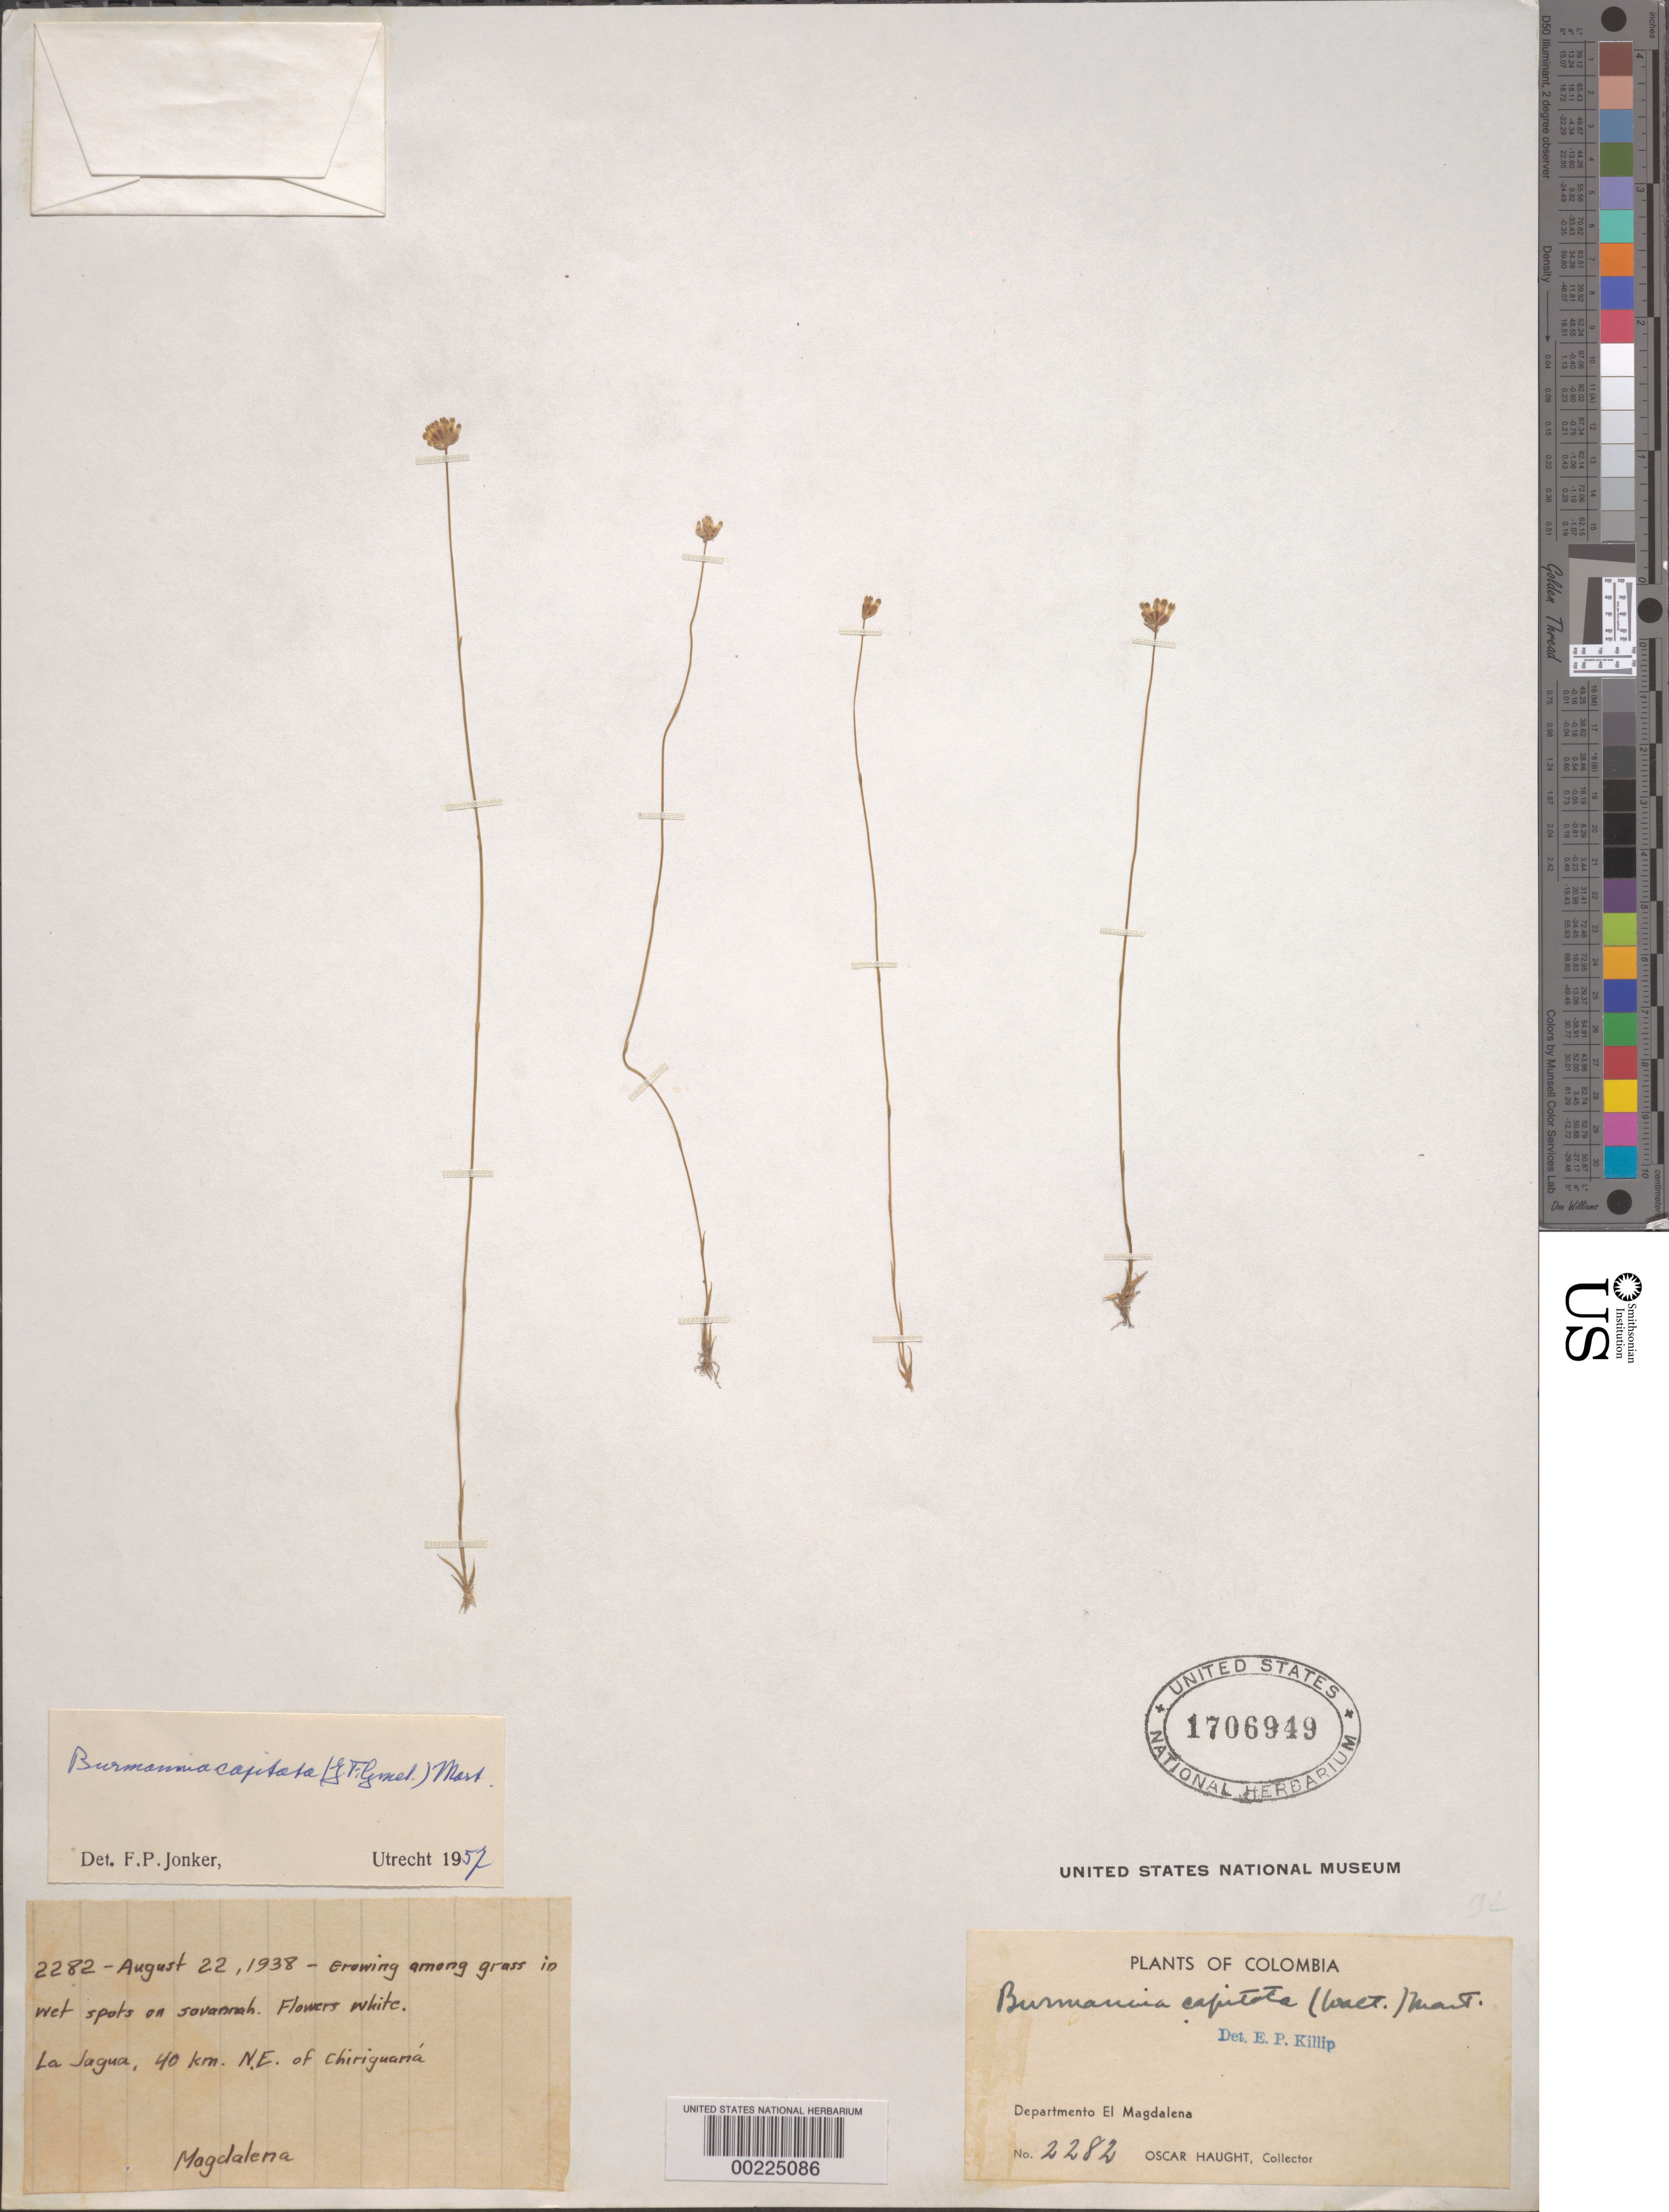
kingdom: Plantae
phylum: Tracheophyta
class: Liliopsida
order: Dioscoreales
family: Burmanniaceae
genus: Burmannia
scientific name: Burmannia capitata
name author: (Walter ex J.F. Gmel.) Mart.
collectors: O. L. Haught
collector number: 2282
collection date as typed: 22 Aug 1938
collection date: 1938-08-22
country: Colombia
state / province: Magdalena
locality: La jagua, 40 km NE of chiriguana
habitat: Among grass in wet spots on savanna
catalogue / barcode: US 1706949